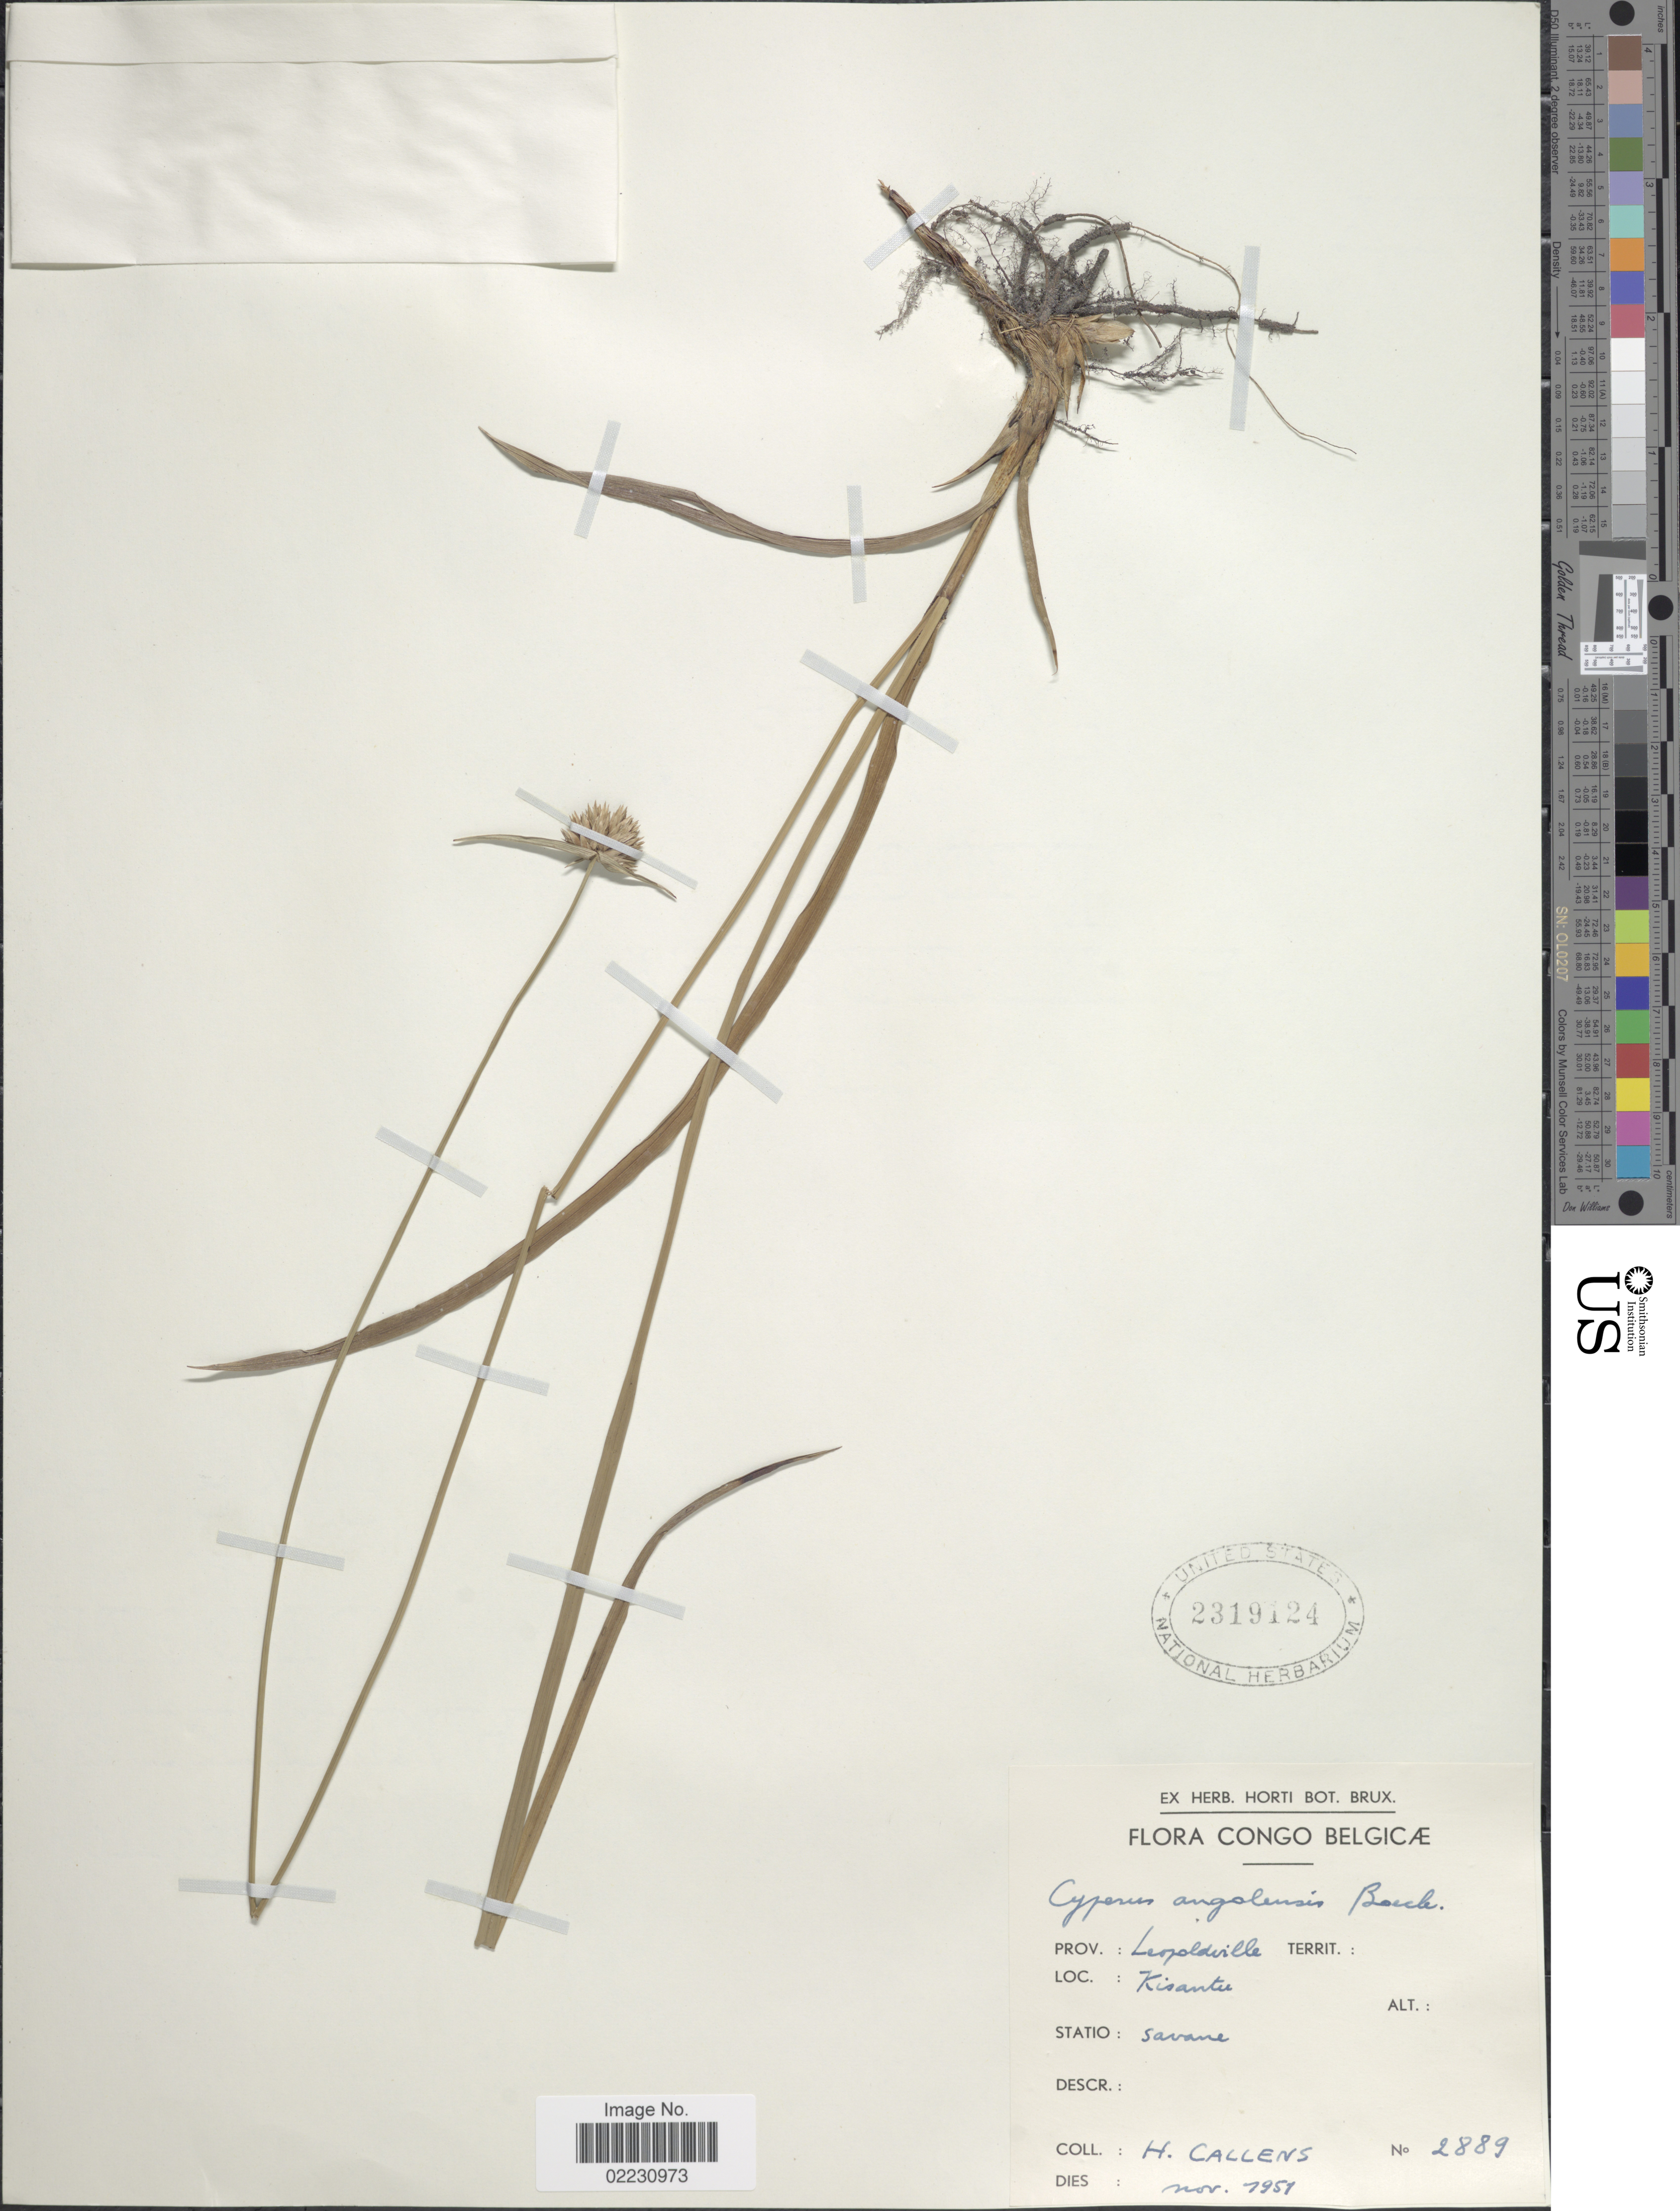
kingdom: Plantae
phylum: Tracheophyta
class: Liliopsida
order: Poales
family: Cyperaceae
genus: Cyperus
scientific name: Cyperus angolensis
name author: Boeckeler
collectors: H. Callens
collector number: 2889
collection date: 1951-11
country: Congo, Democratic Republic of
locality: Prov.: Leopoldville. Loc.: Kisantu.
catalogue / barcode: US 2319124